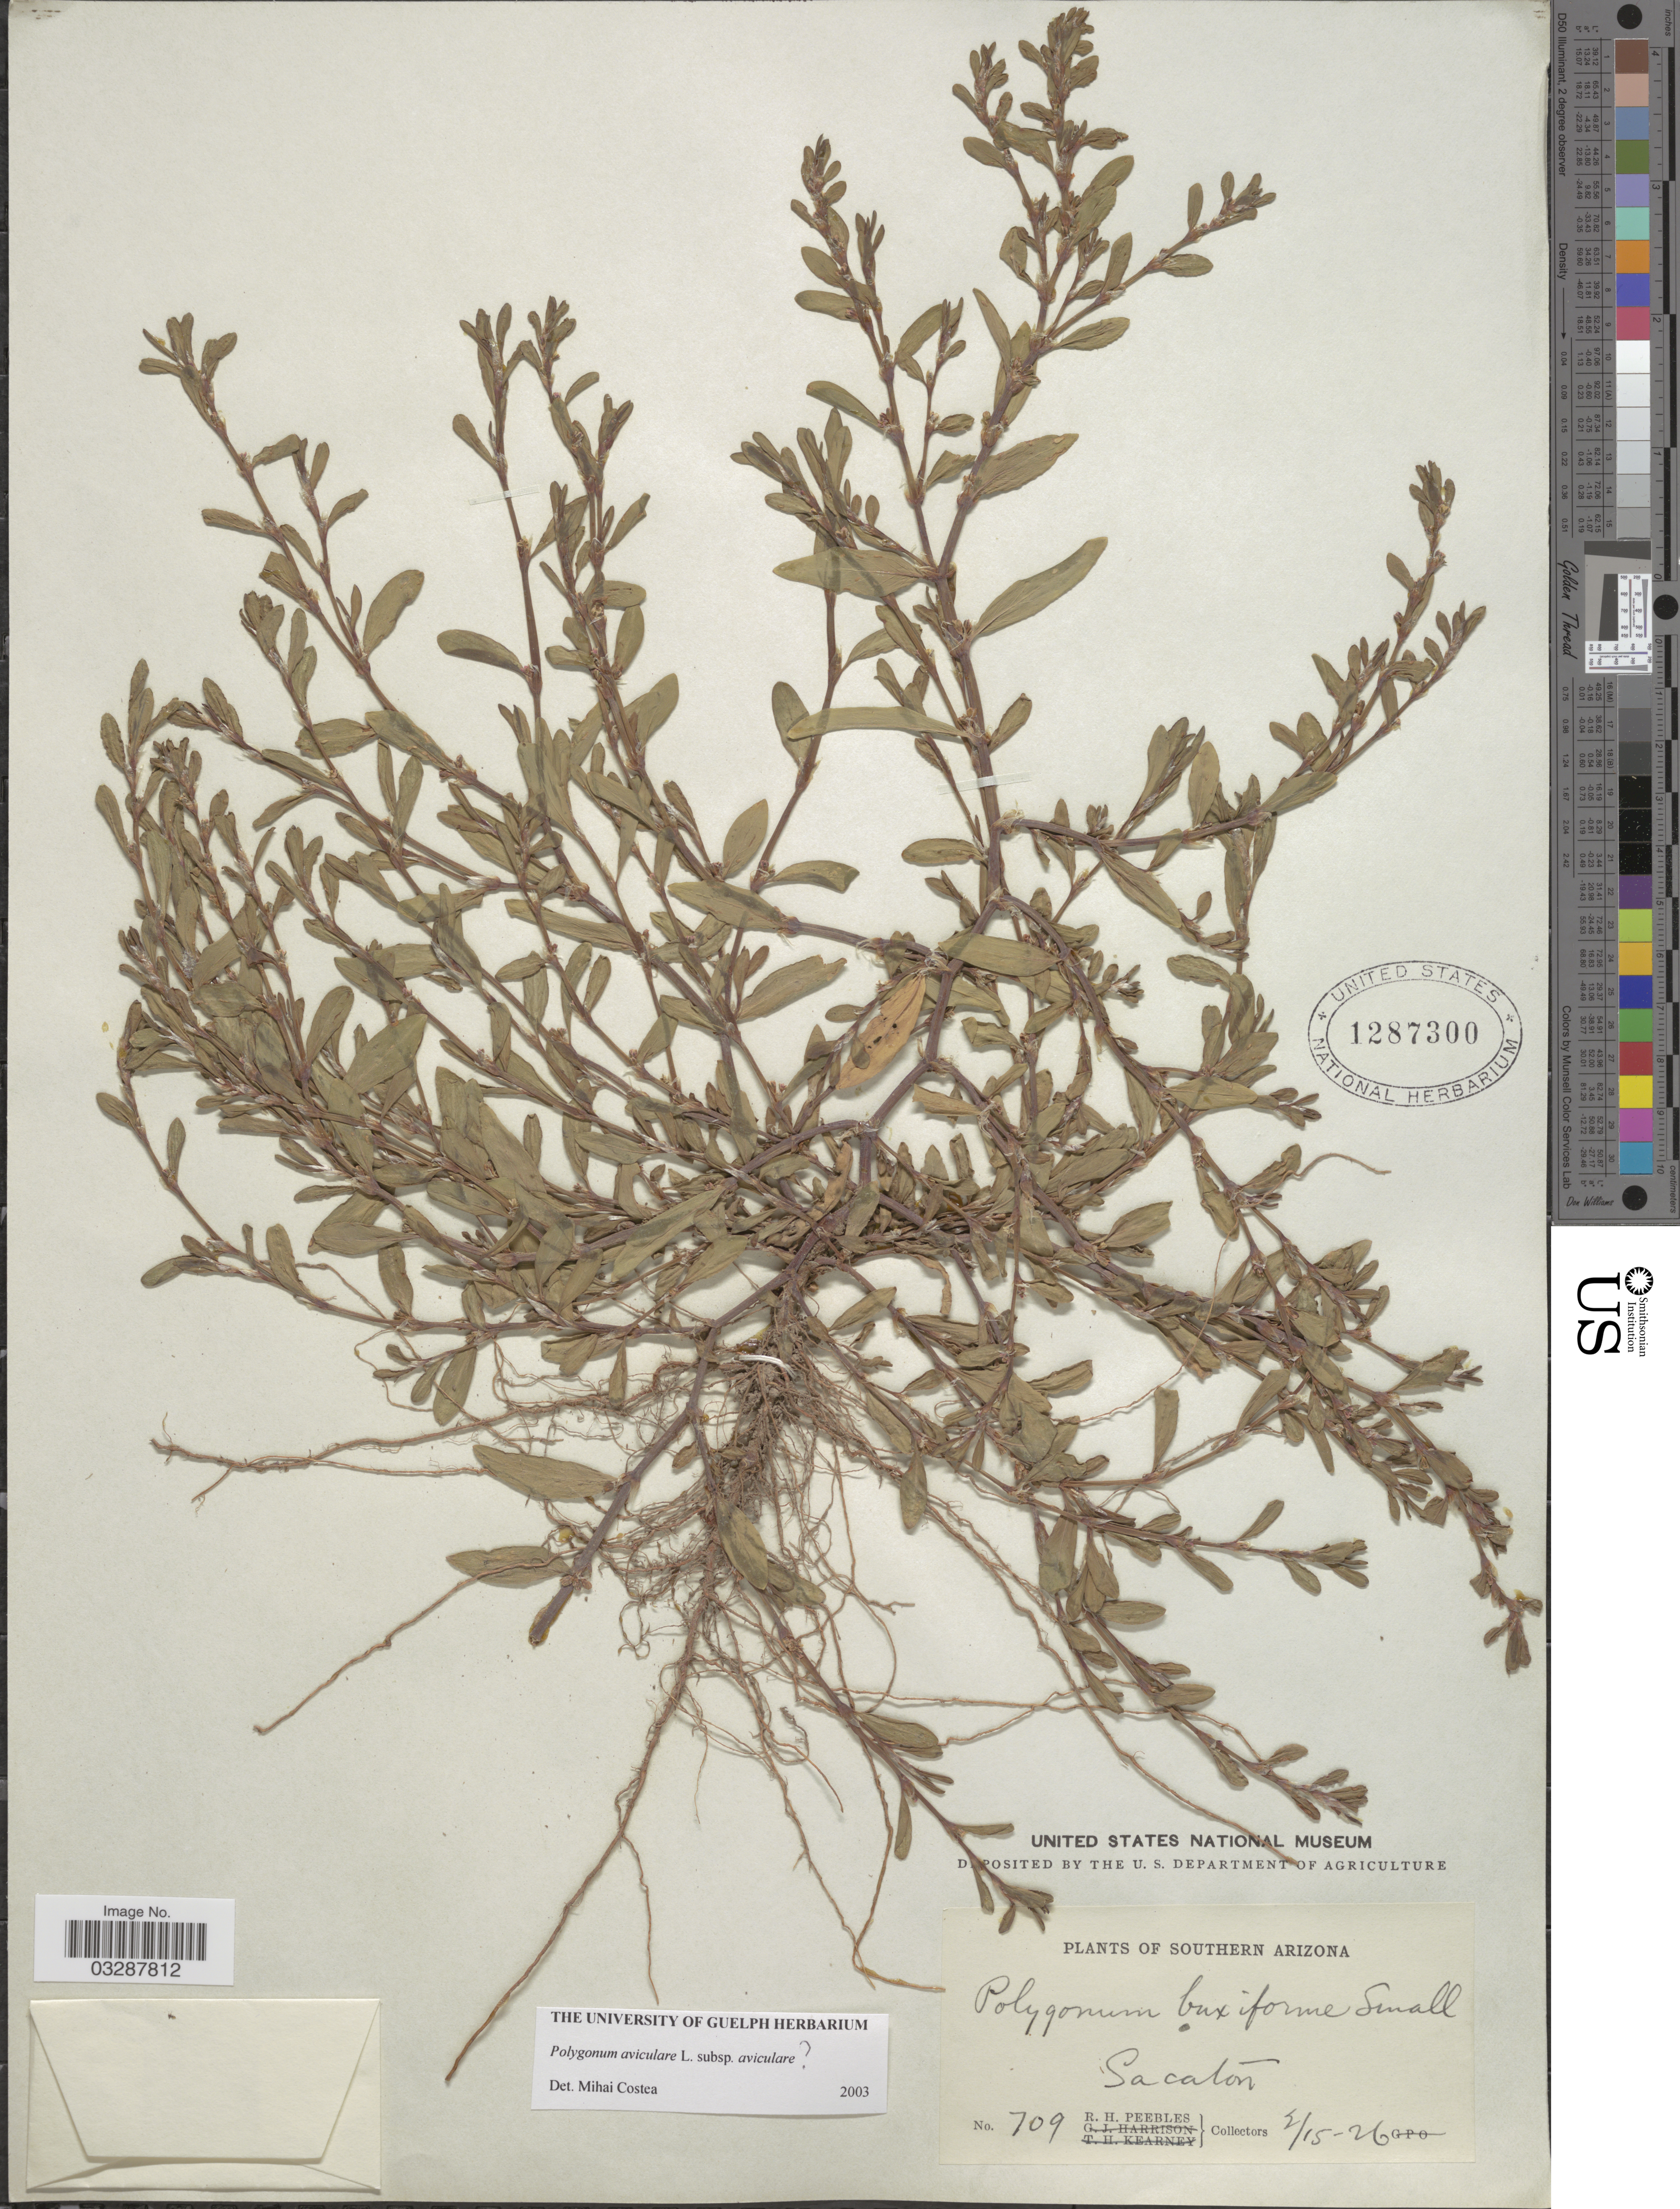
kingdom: Plantae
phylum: Tracheophyta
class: Magnoliopsida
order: Caryophyllales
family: Polygonaceae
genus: Polygonum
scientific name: Polygonum aviculare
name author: L.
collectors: R. H. Peebles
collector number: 709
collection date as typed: Transcribed d/m/y: 15/2/26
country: United States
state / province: Arizona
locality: Southern Arizona. Sacaton.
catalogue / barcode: US 1287300